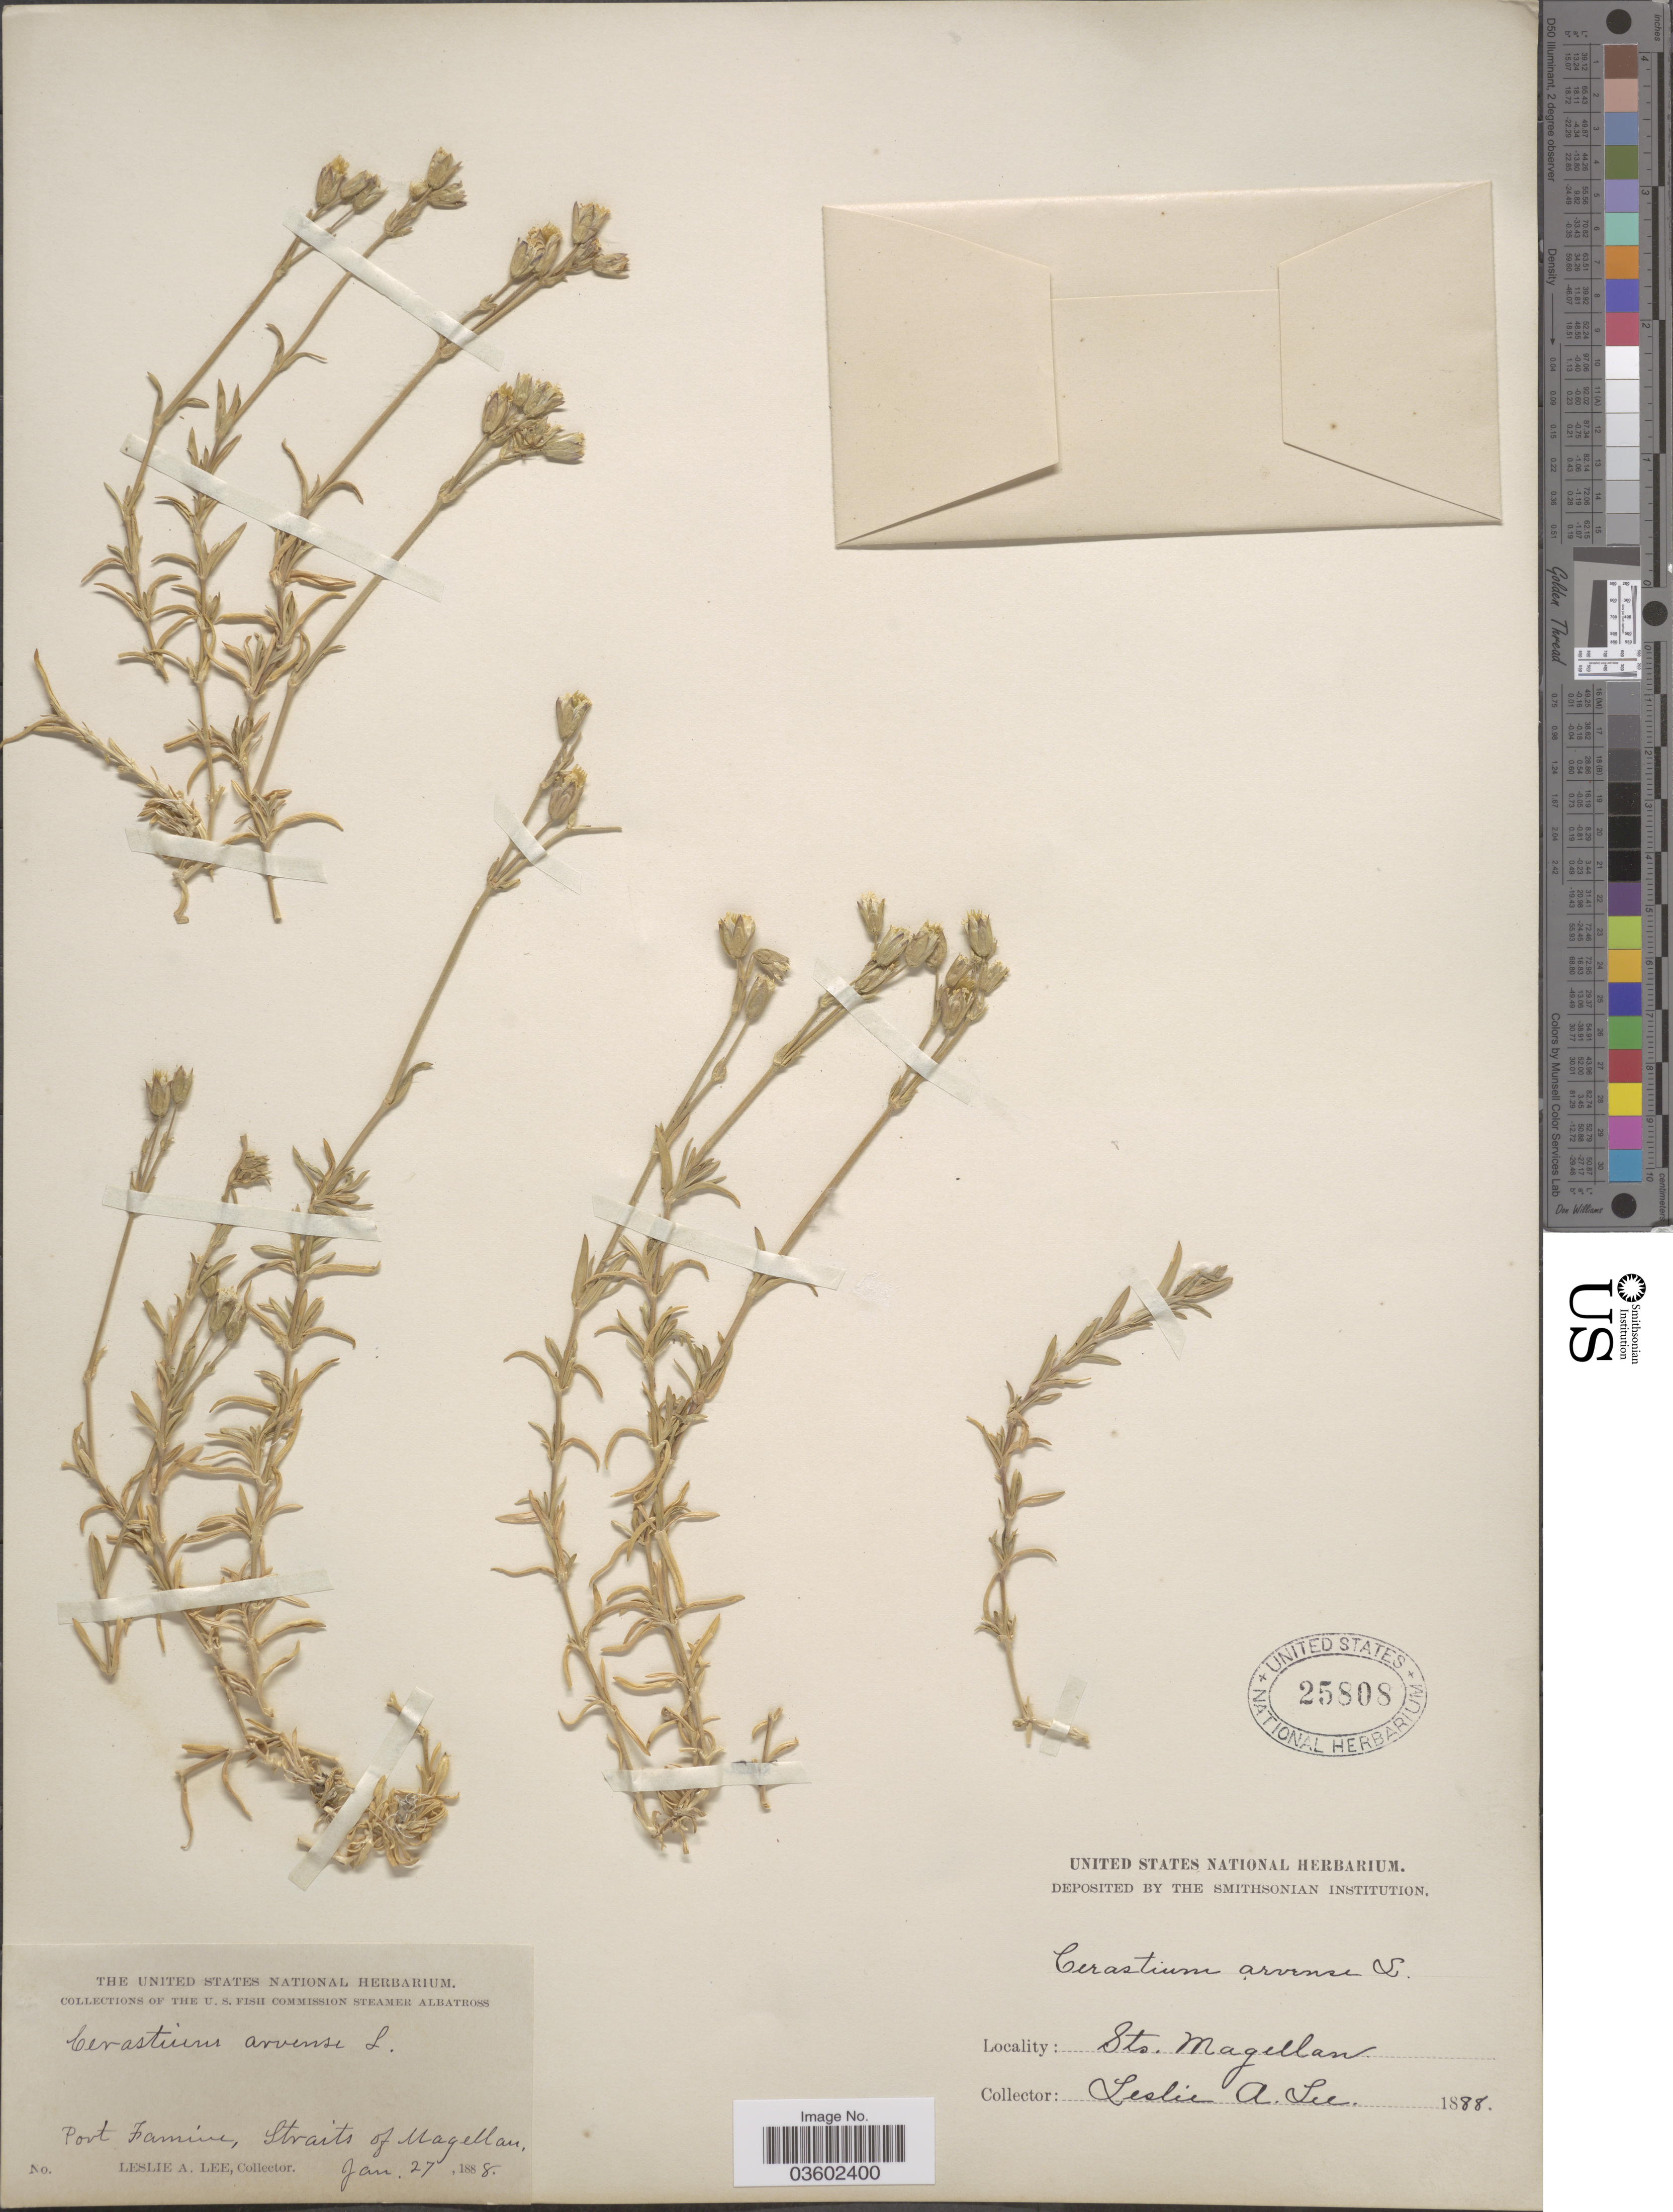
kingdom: Plantae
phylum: Tracheophyta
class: Magnoliopsida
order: Caryophyllales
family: Caryophyllaceae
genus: Cerastium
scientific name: Cerastium arvense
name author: L.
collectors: L. Lee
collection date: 1888-01-27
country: Chile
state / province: Magallanes y de la Antártica Chilena (XII)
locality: Port Famine, Straits of Magellan.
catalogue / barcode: US 25808